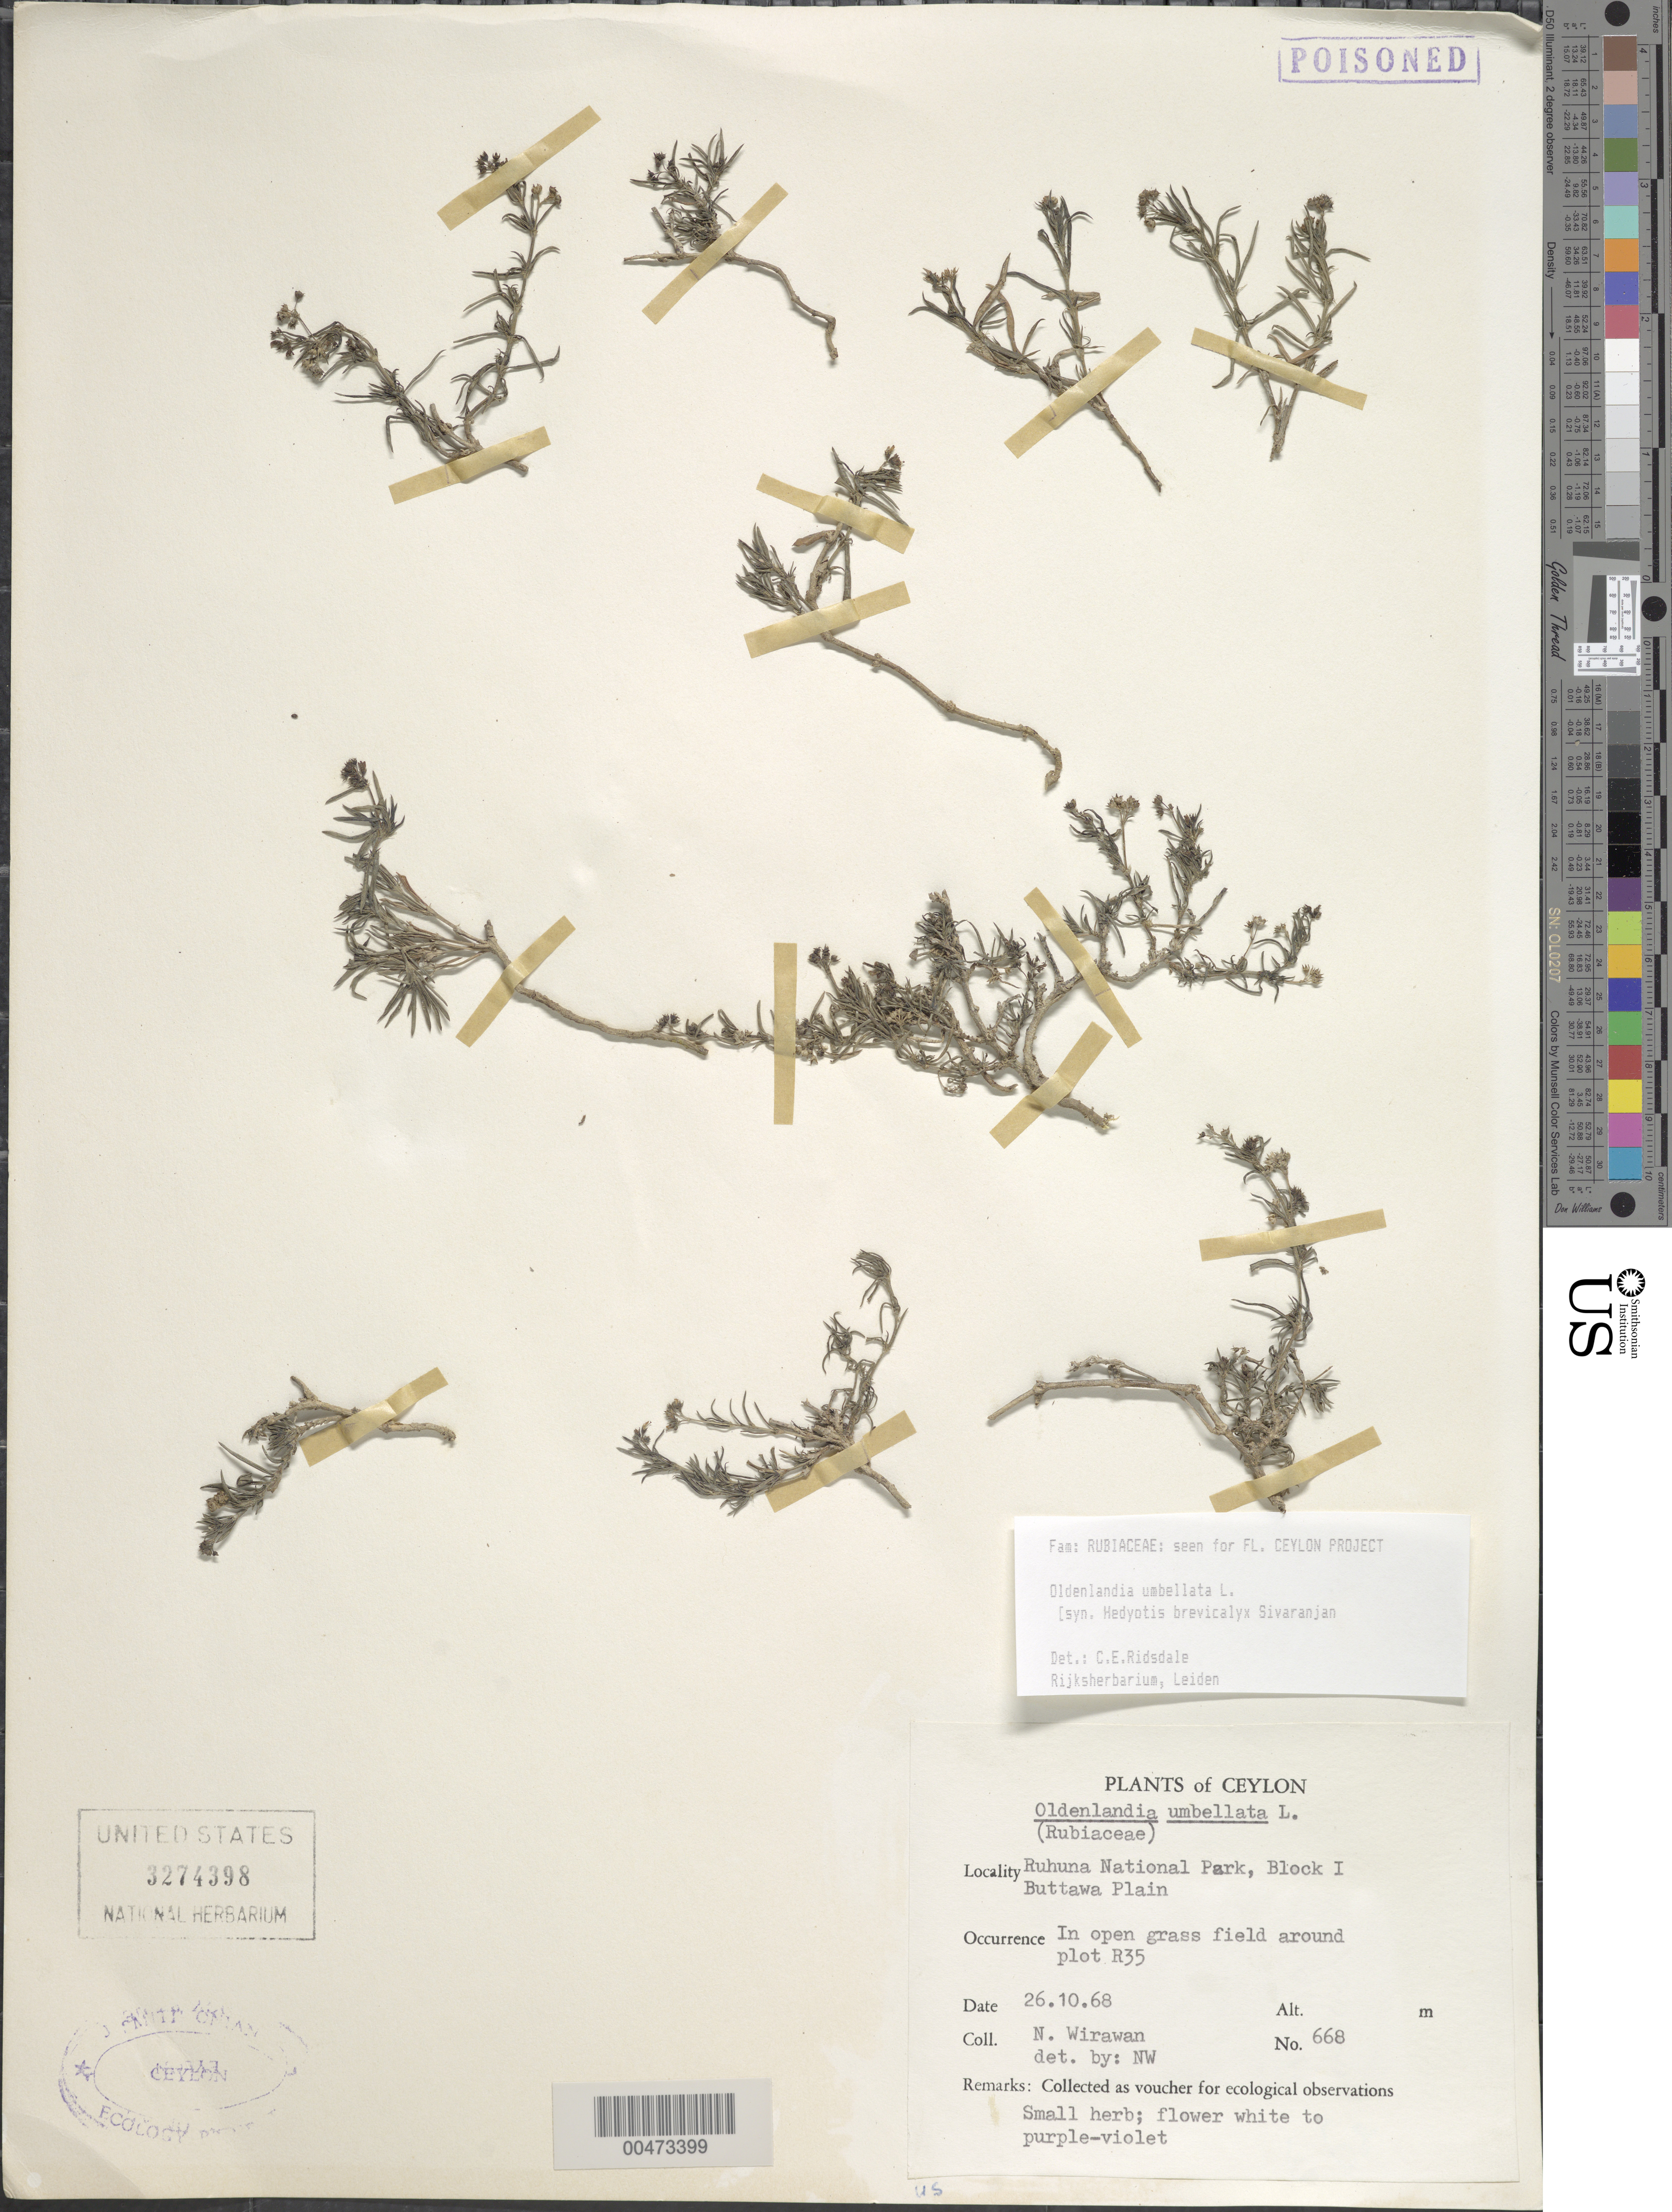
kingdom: Plantae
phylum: Tracheophyta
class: Magnoliopsida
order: Gentianales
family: Rubiaceae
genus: Oldenlandia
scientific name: Oldenlandia umbellata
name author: L.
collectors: N. Wirawan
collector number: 668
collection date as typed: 26 Oct 1968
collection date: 1968-10-26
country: Sri Lanka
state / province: Southern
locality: Ruhuna National Park, Block I, Buttawa Plain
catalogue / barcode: US 3274398